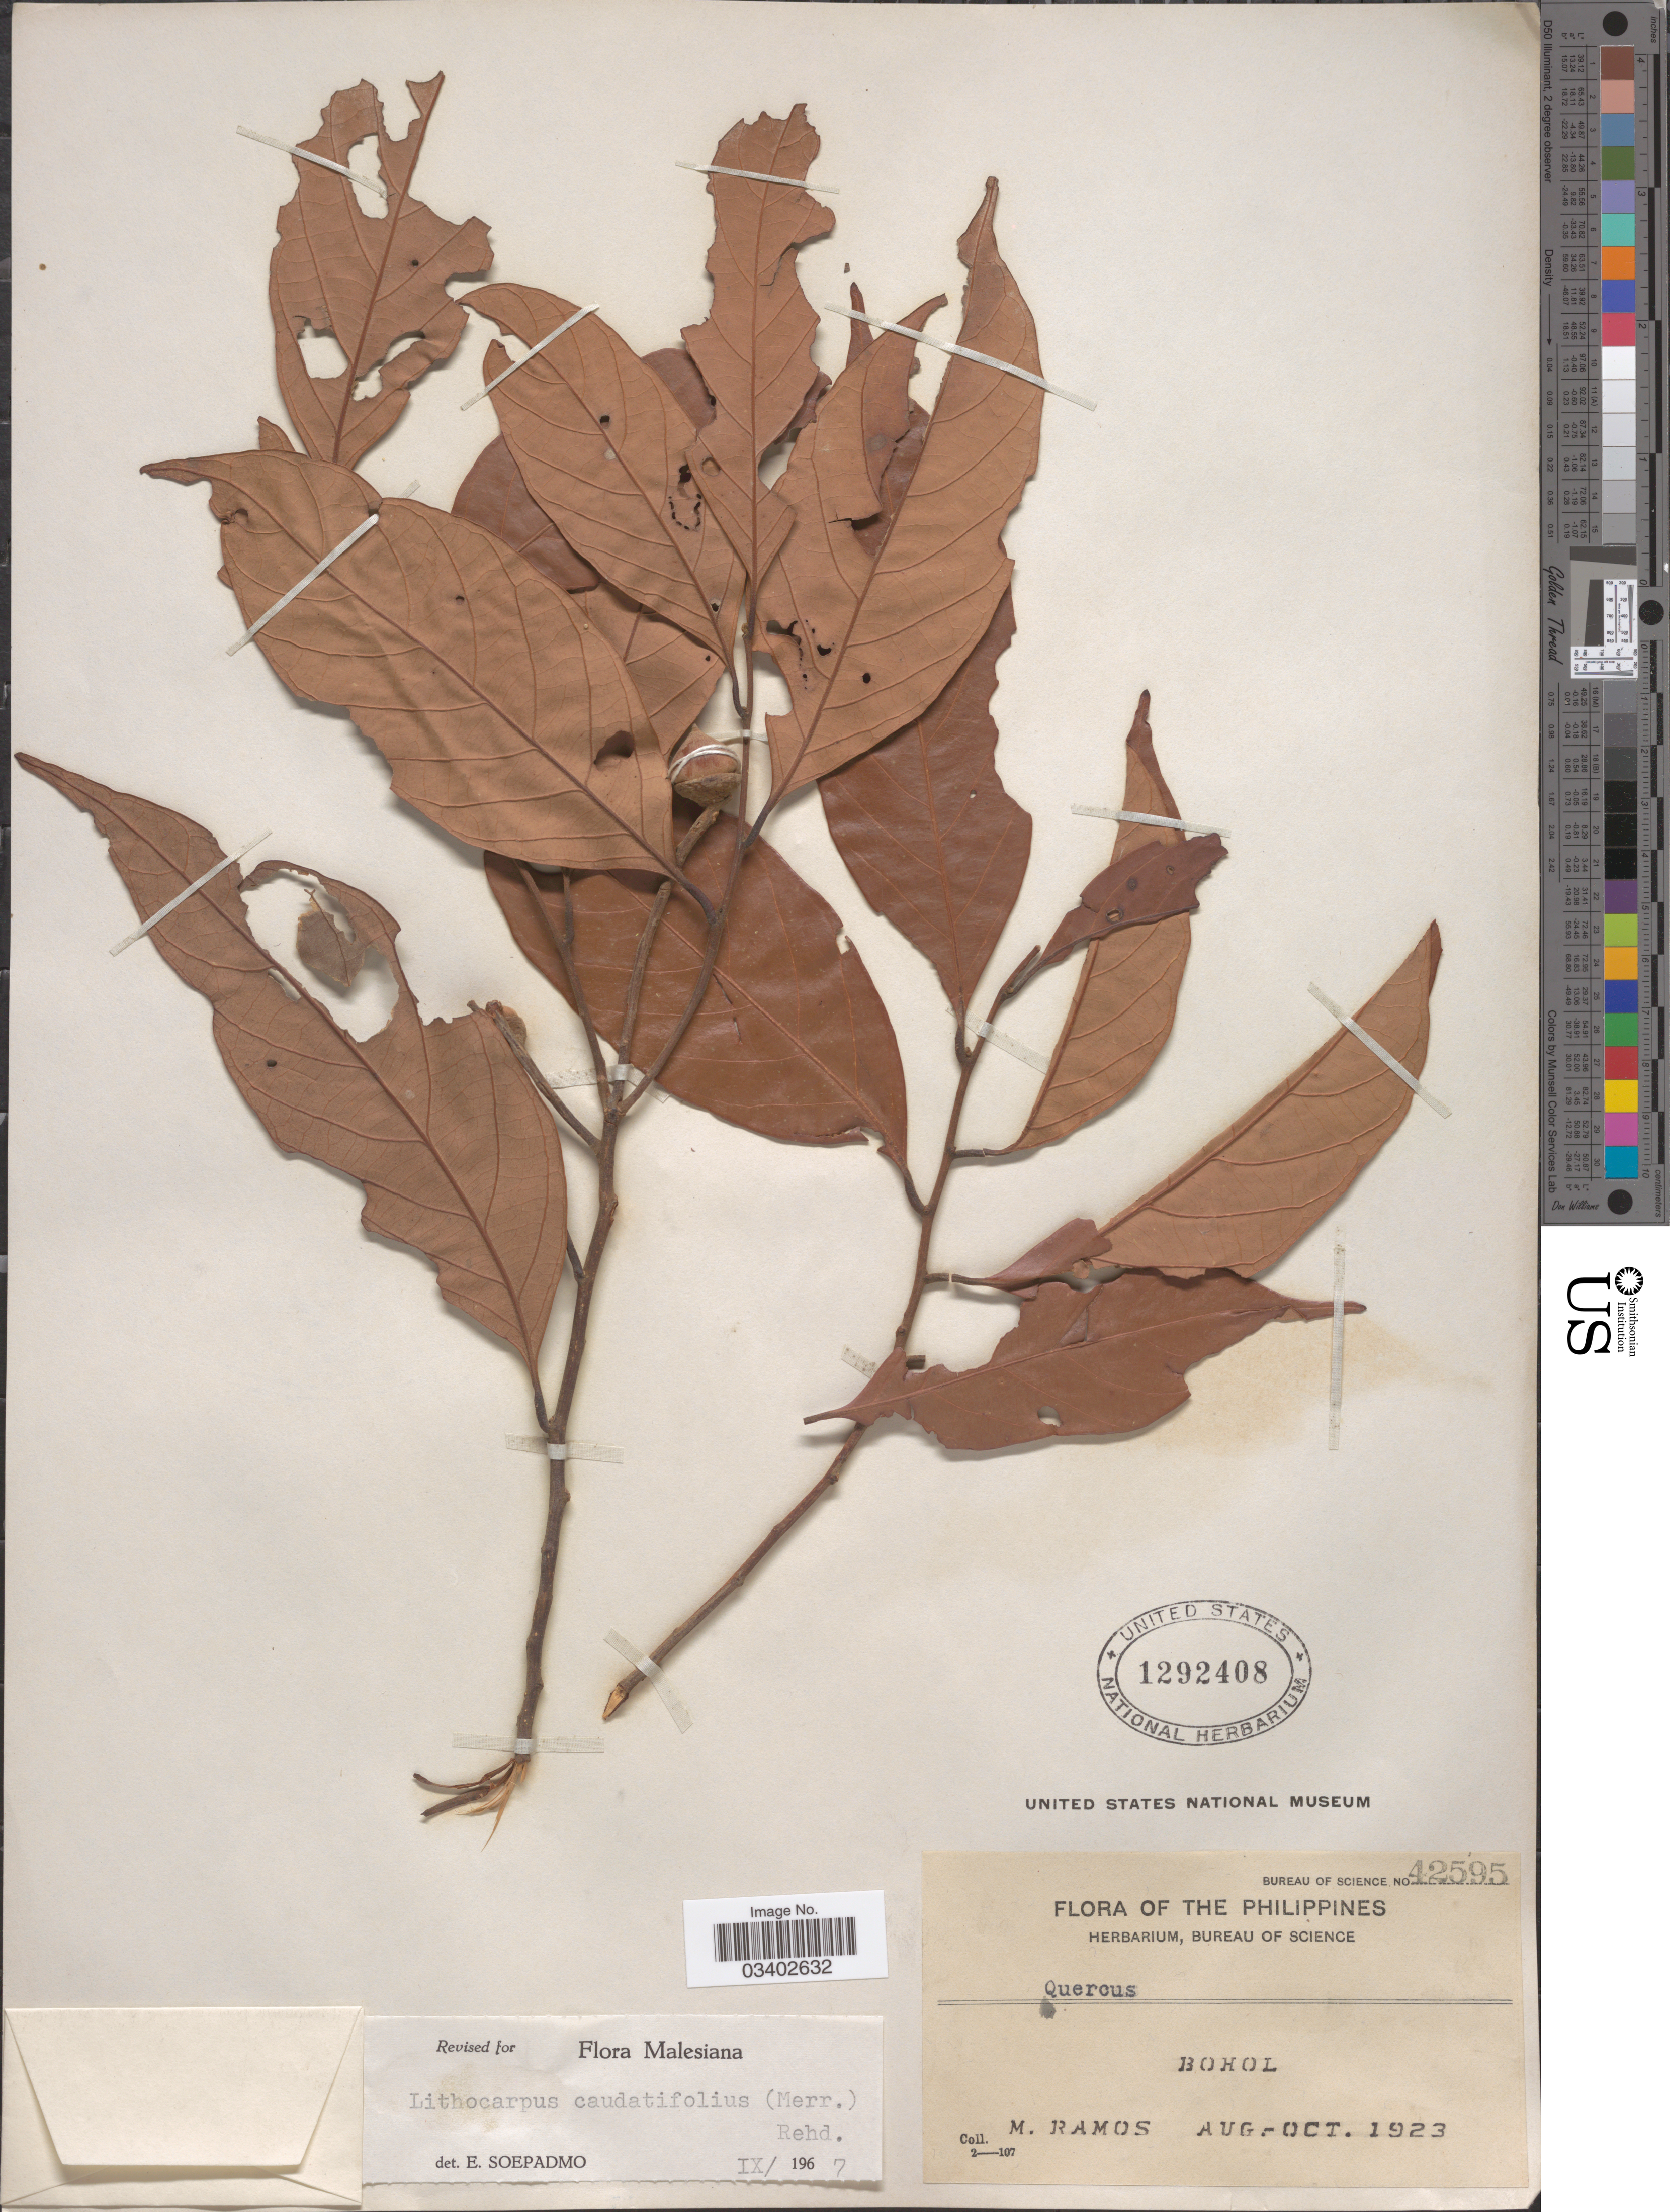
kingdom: Plantae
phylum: Tracheophyta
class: Magnoliopsida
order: Fagales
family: Fagaceae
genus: Lithocarpus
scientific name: Lithocarpus caudatifolius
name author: (Merr.) Rehder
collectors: M. Ramos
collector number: Bureau of Science 42595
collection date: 1923-08/1923-10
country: Philippines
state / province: Central Visayas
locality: Bohol.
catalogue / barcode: US 1292408